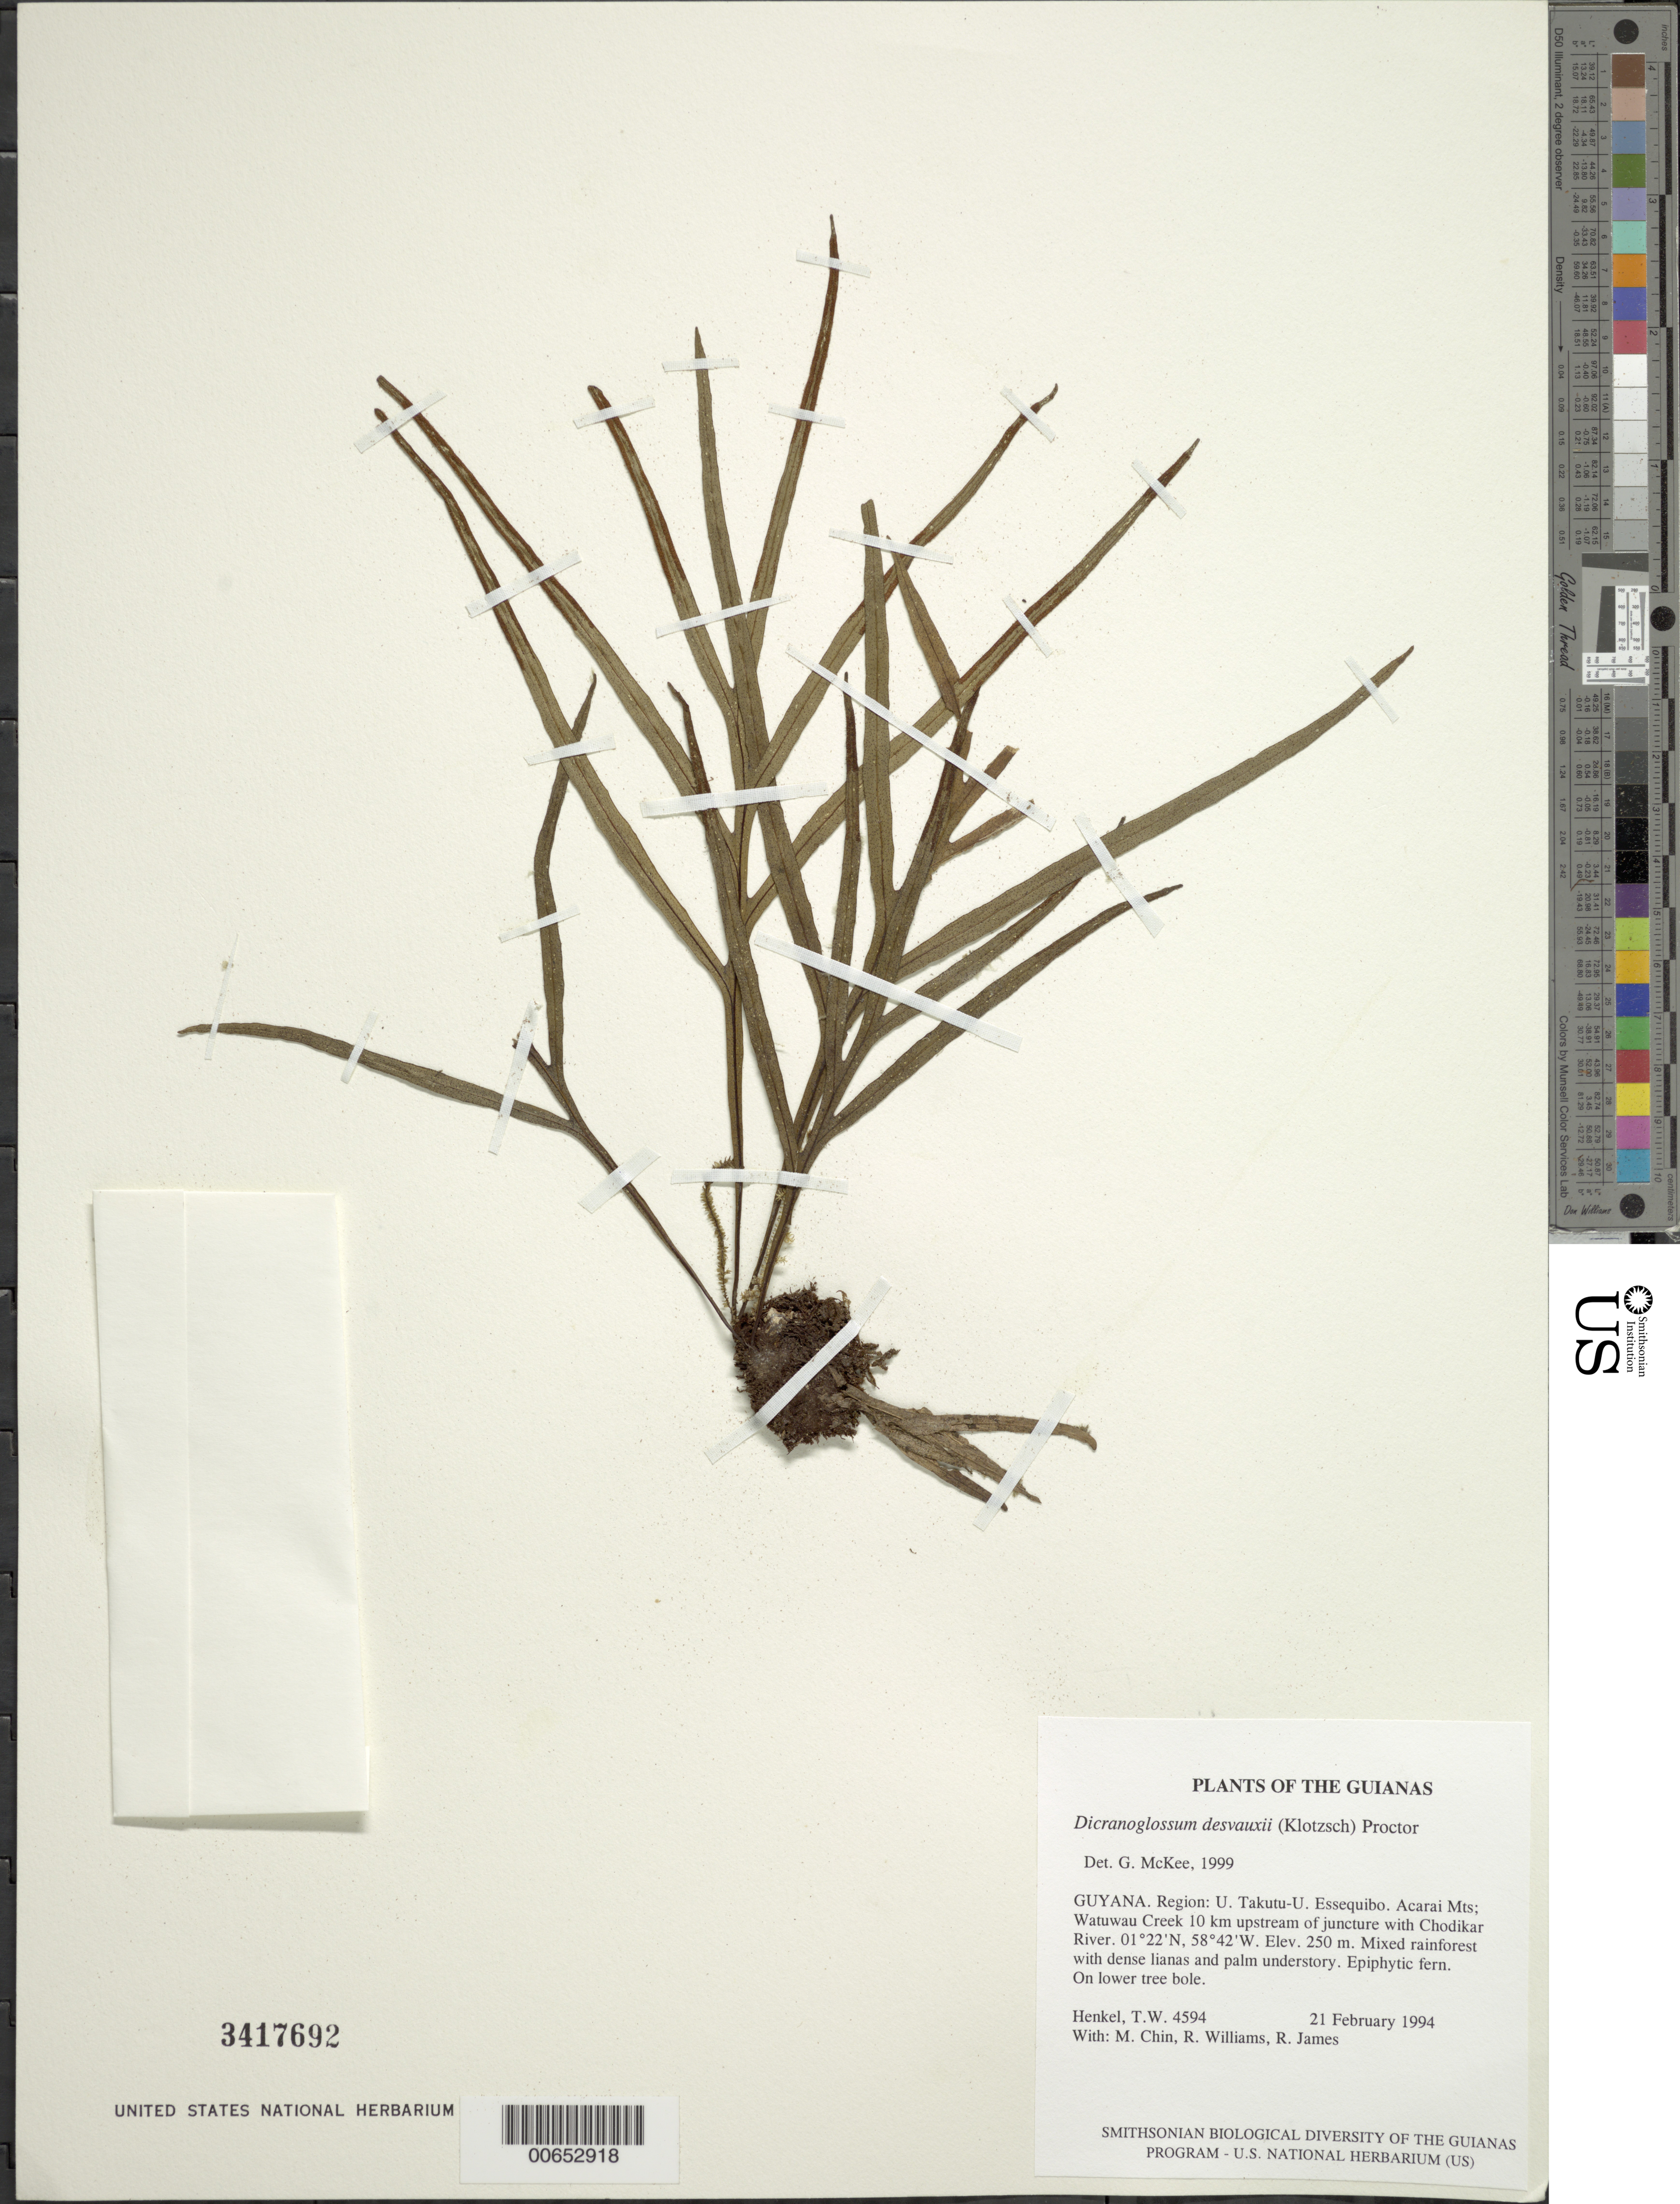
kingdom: Plantae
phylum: Tracheophyta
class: Polypodiopsida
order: Polypodiales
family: Polypodiaceae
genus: Pleopeltis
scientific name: Pleopeltis desvauxii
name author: (Klotzsch) Salino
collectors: T. Henkel, M. Chin, R. Williams & R. James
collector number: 4594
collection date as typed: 21 February 1994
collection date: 1994-02-21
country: Guyana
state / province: U. Takutu-U. Essequibo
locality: Acarai Mts; Watuwau Creek 10 km upstream of juncture with Chodikar River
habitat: Mixed rainforest with dense lianas and palm understory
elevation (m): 250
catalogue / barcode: US 3417692